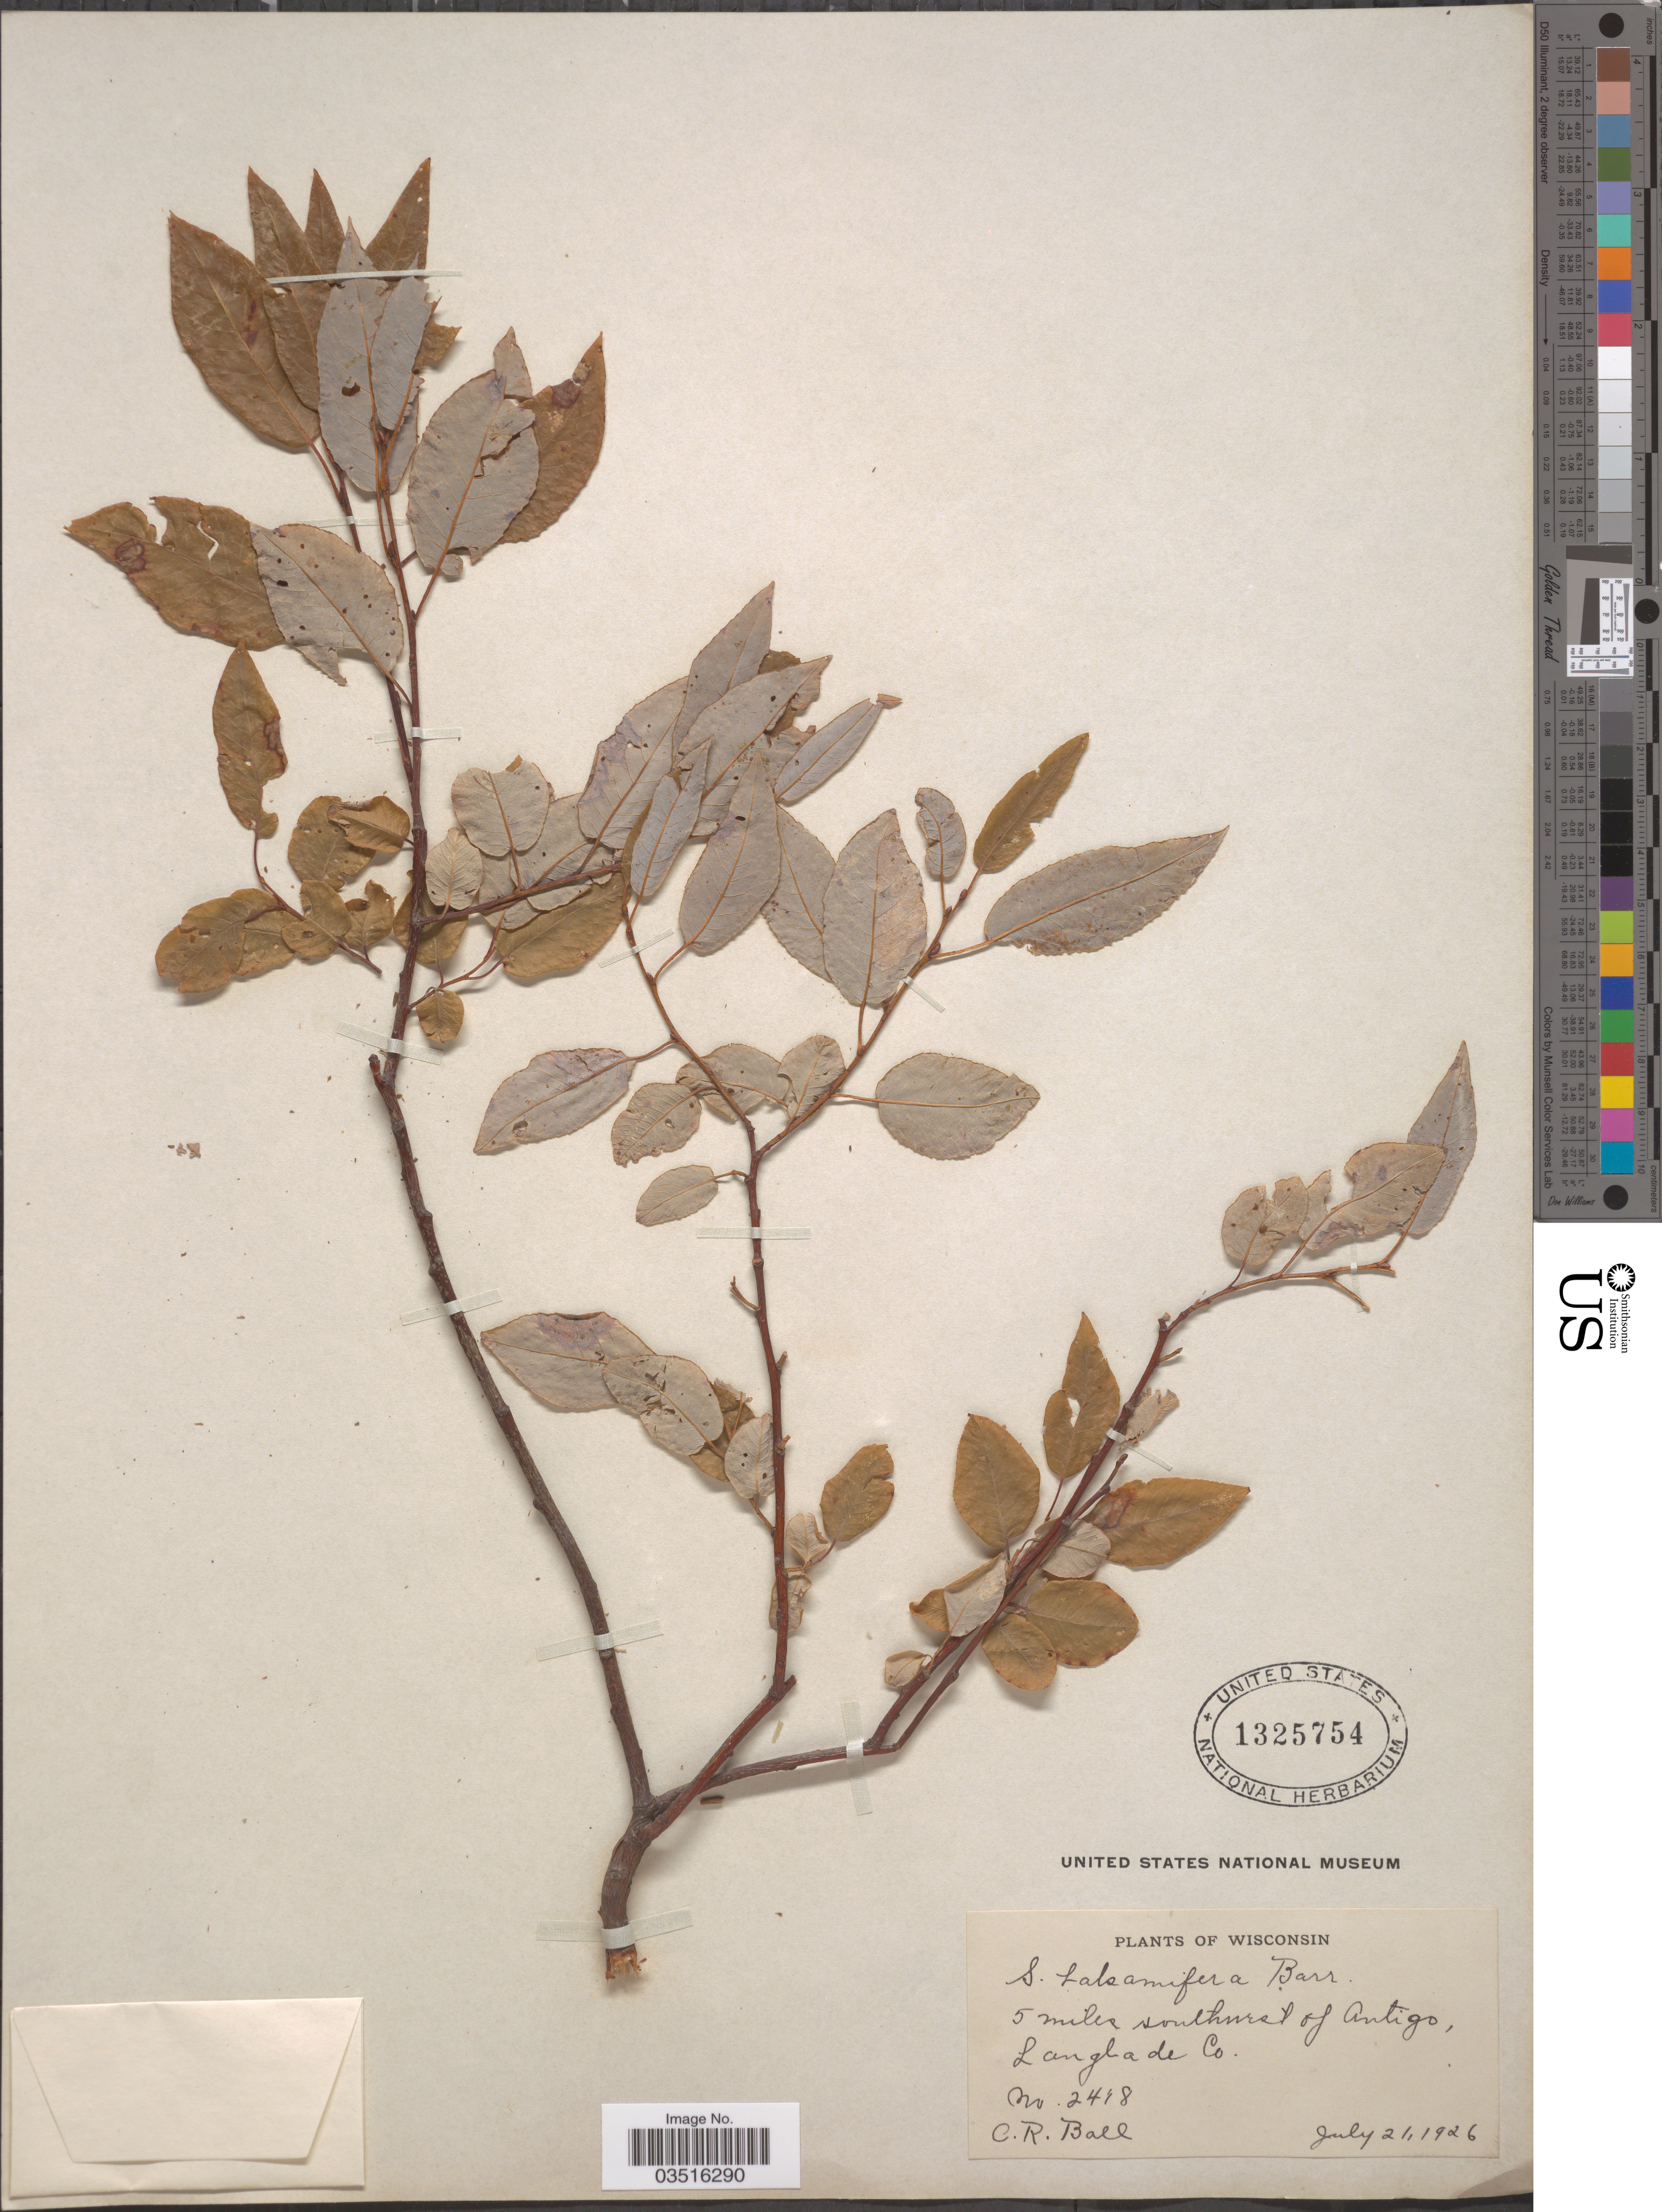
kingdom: Plantae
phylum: Tracheophyta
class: Magnoliopsida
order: Malpighiales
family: Salicaceae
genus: Salix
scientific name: Salix pyrifolia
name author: Ledeb.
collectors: C. R. Ball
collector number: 2418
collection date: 1926-07-21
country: United States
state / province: Wisconsin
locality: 5 miles southwest of Antigo, Langlade Co.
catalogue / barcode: US 1325754